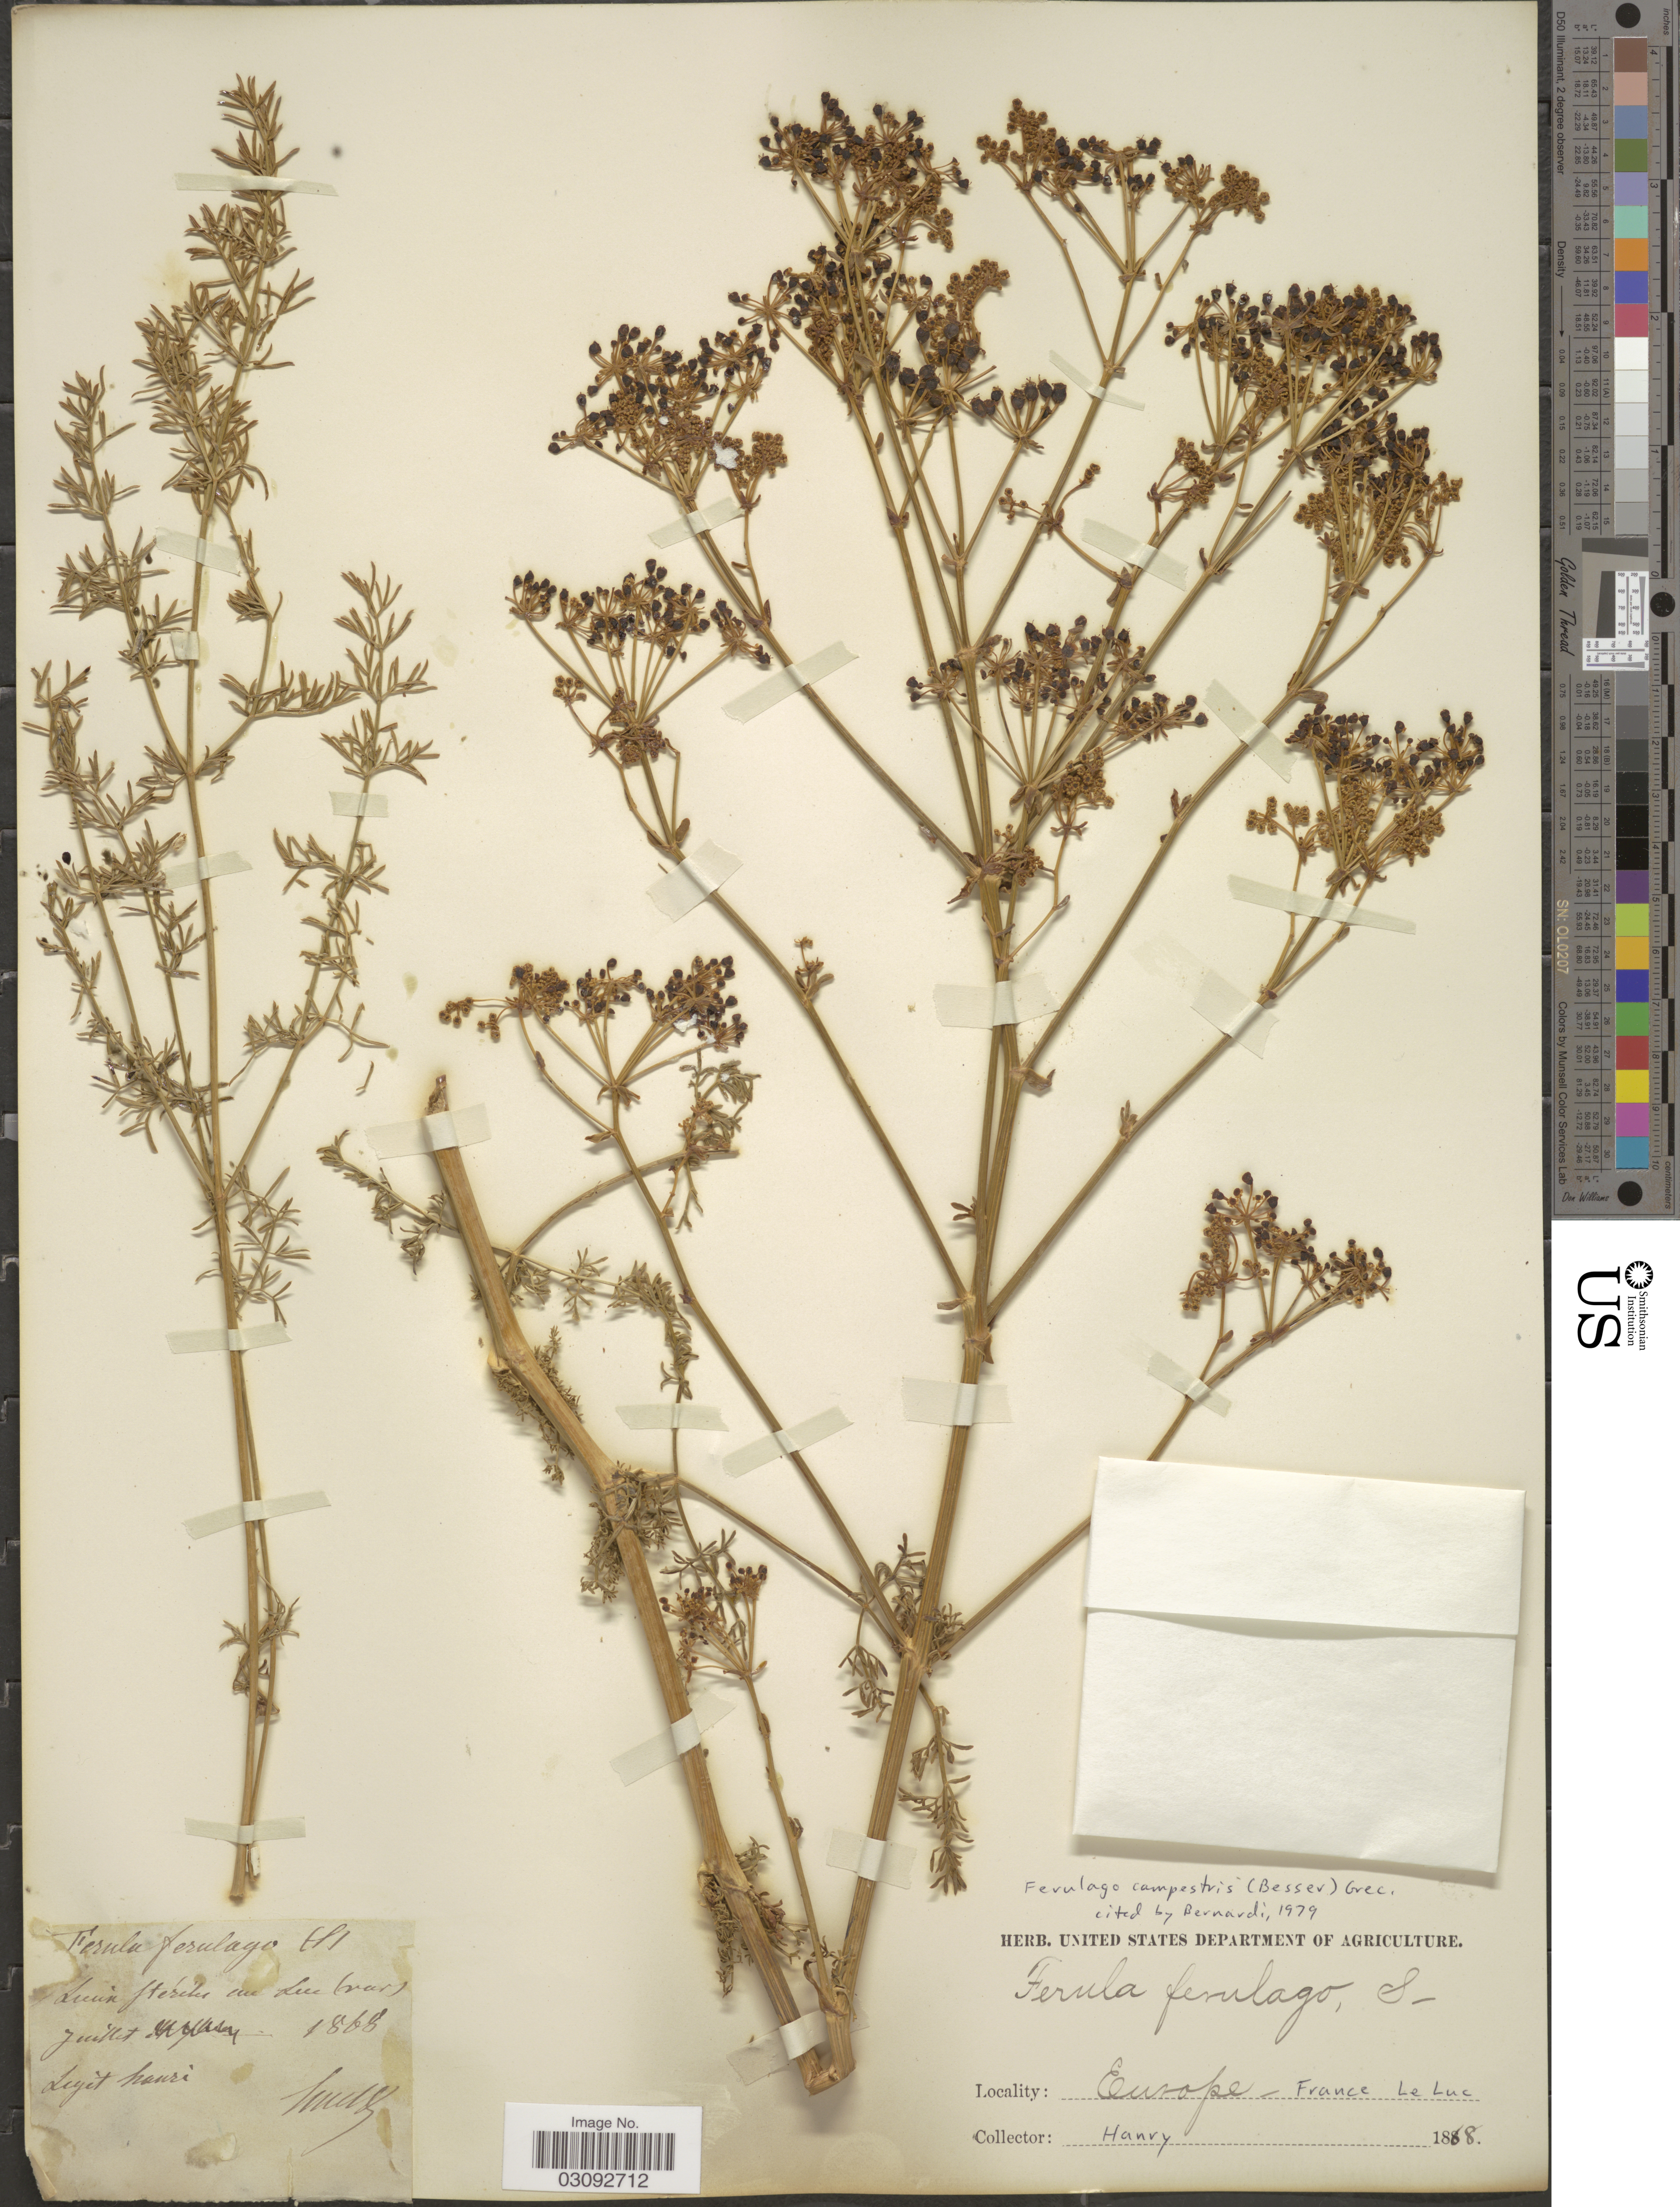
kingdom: Plantae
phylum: Tracheophyta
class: Magnoliopsida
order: Apiales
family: Apiaceae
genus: Ferulago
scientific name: Ferulago campestris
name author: (Besser) Grecescu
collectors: -. Hanry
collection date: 1868-07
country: France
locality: France Le Luc.